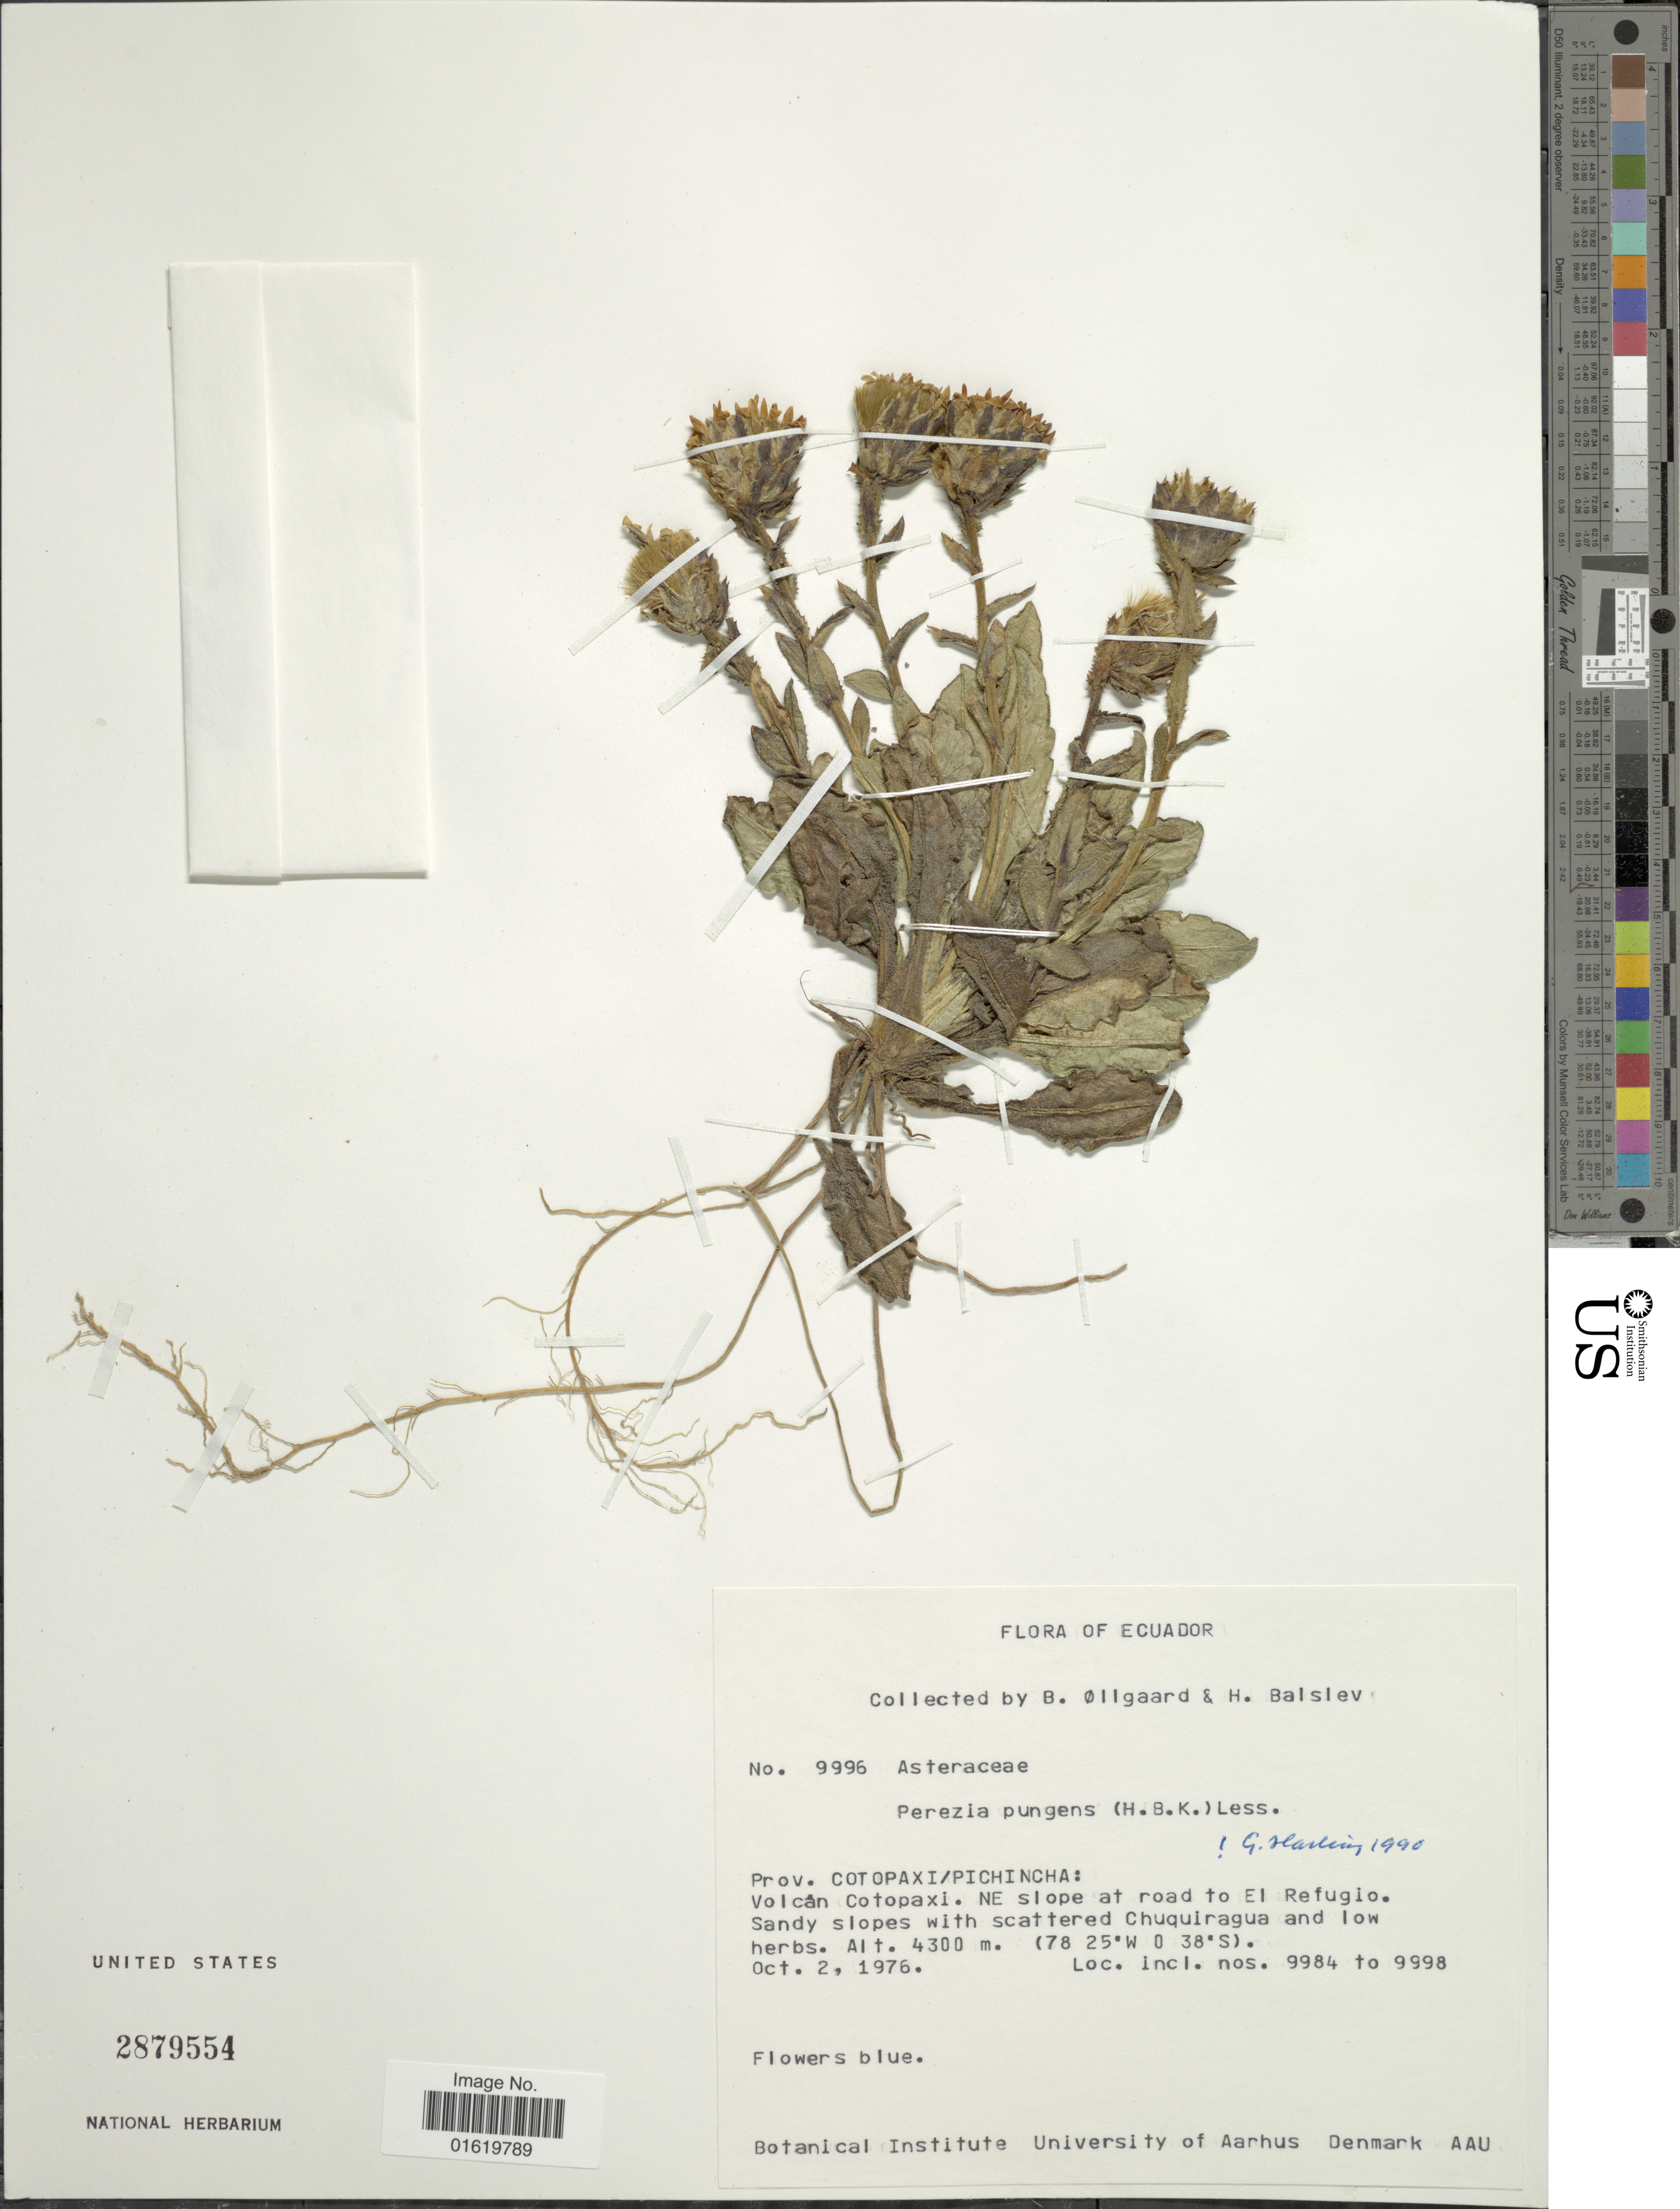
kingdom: Plantae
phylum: Tracheophyta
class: Magnoliopsida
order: Asterales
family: Asteraceae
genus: Perezia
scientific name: Perezia pungens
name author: (Humb. & Bonpl.) Less.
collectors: B. Øllgaard & H. Balslev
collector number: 9996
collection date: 1976-10-02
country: Ecuador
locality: Prov. Cotopaxi/Pichincha: Volcán Cotopaxi. NE slope at road to El Refugio.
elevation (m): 4300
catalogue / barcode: US 2879554